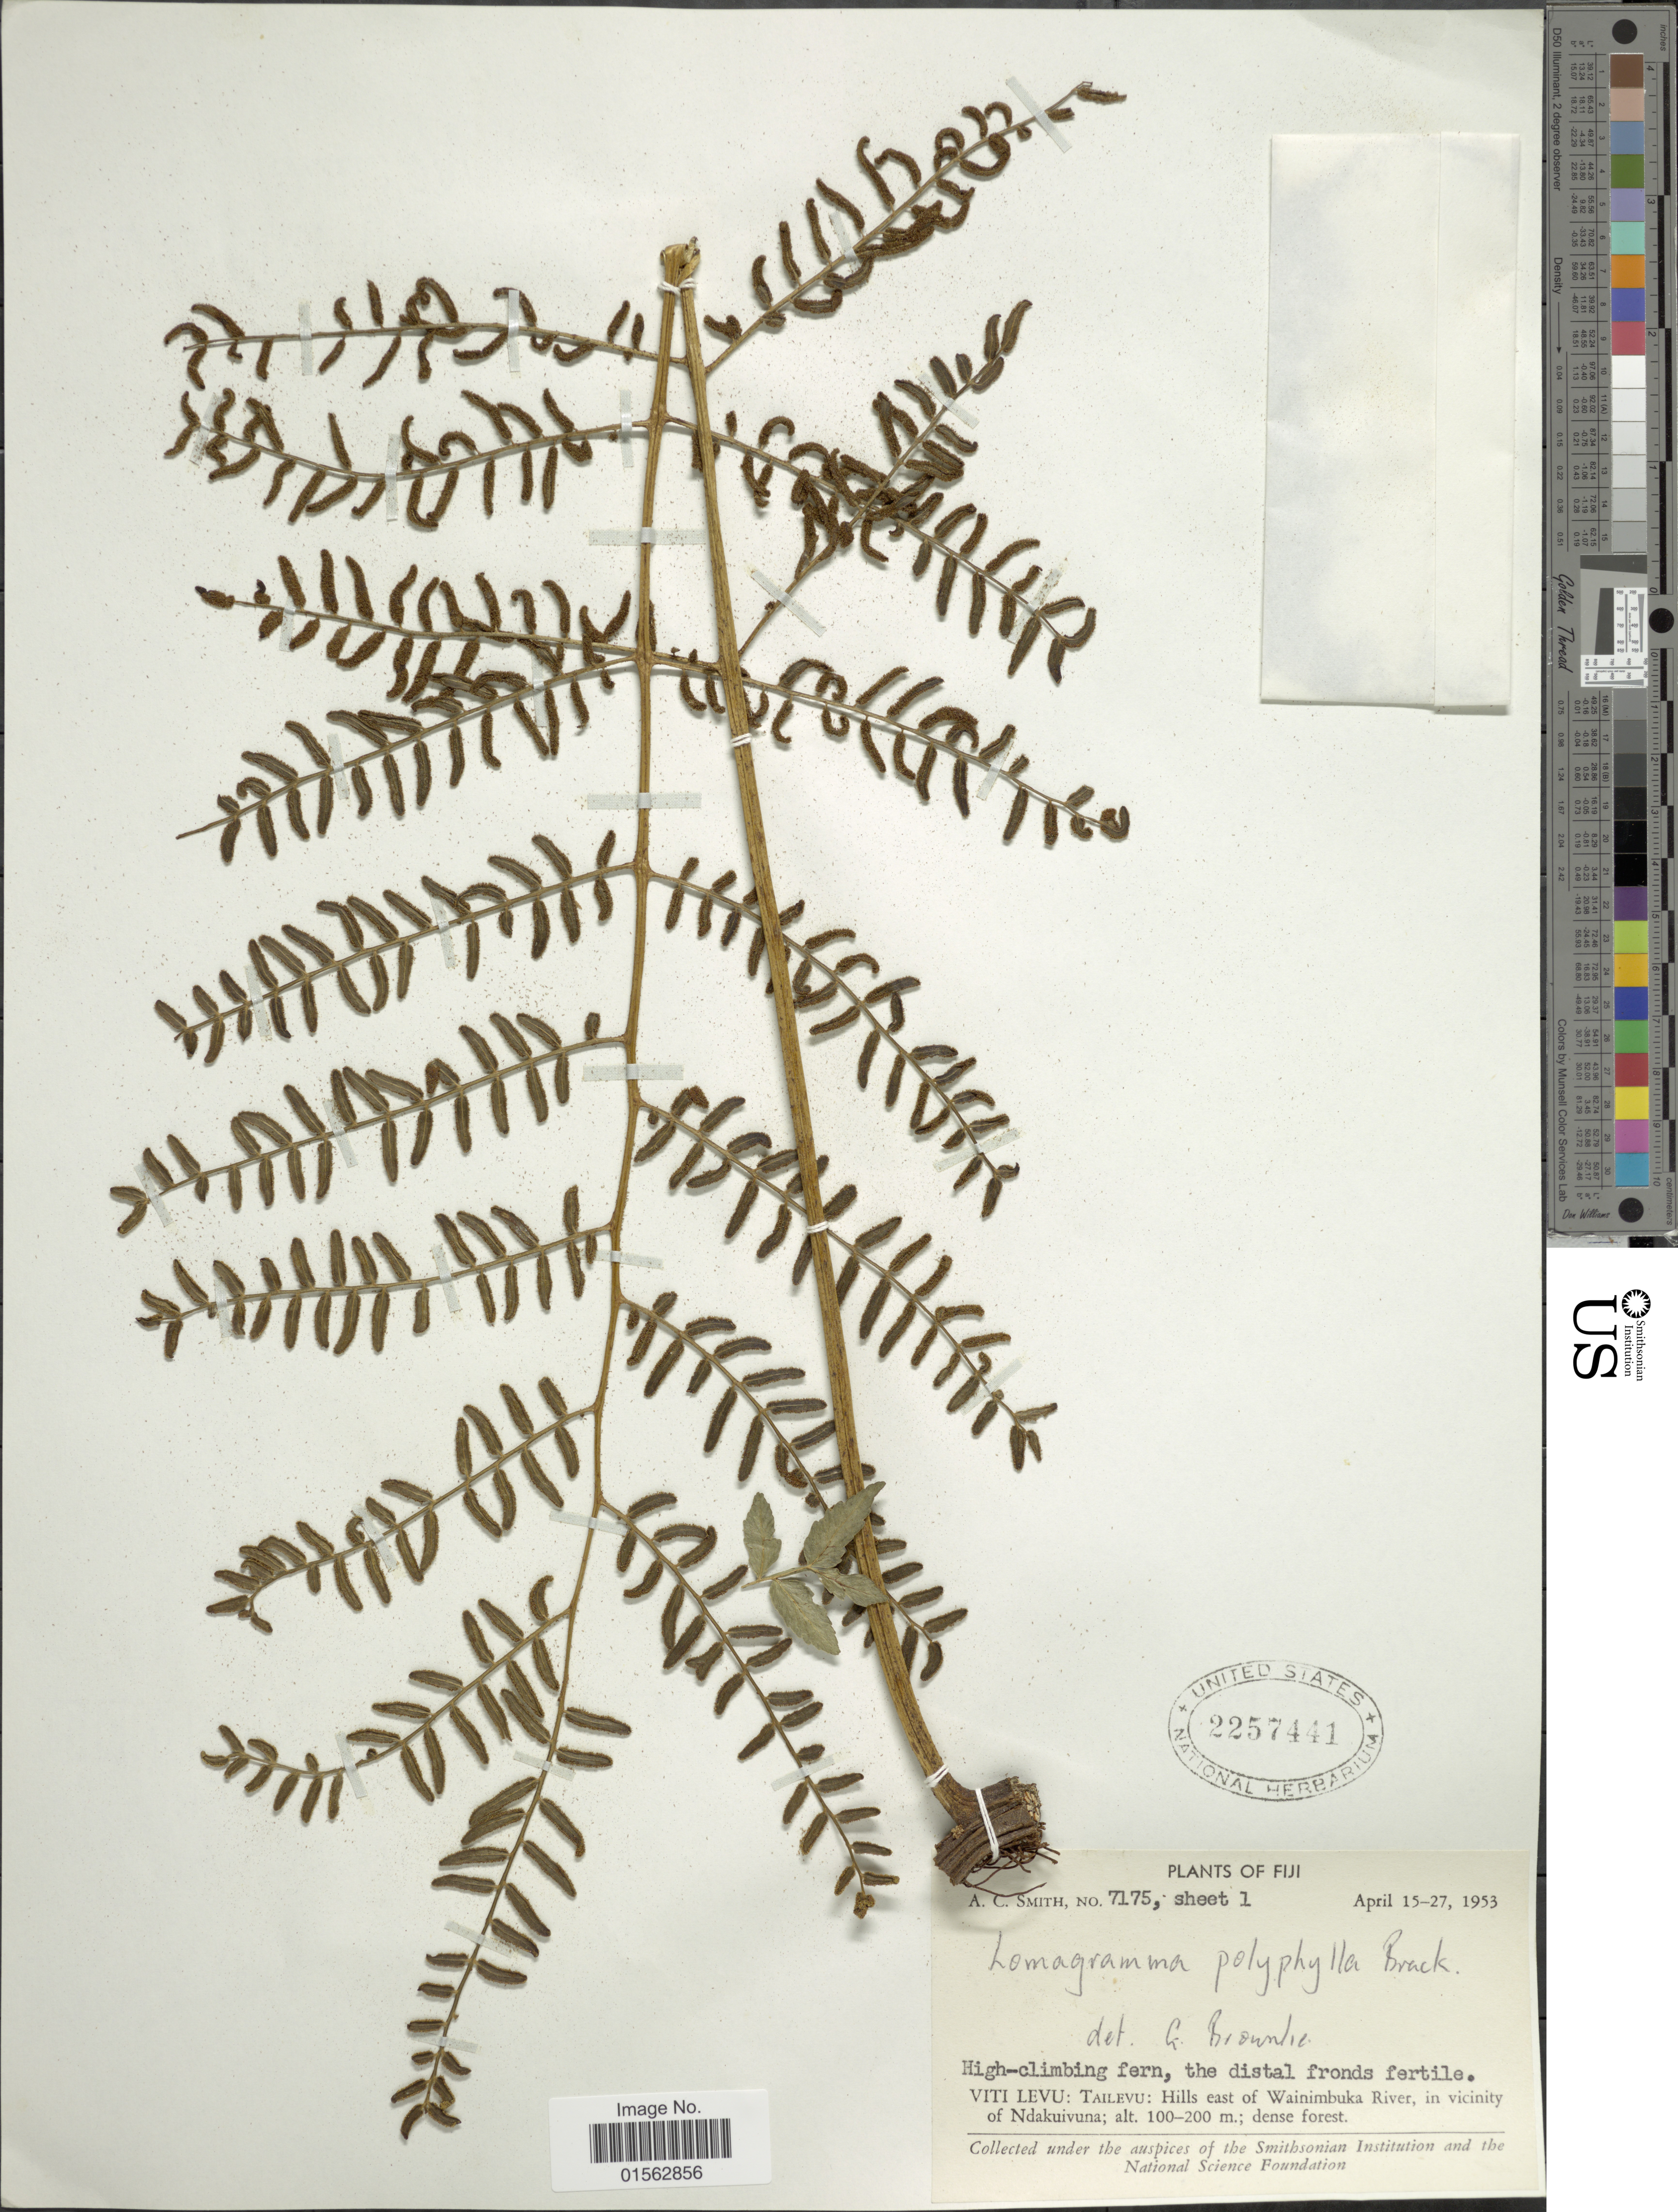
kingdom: Plantae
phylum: Tracheophyta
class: Polypodiopsida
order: Polypodiales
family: Dryopteridaceae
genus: Lomagramma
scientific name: Lomagramma polyphylla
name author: Brack. in Wilkes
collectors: A. C. Smith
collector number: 7175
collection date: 1953-04-15/1953-04-27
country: Fiji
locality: Fiji, Viti Levu: Tailevu: Hills east of Wanimbuka River, in vicinity of Ndakuivuna; dense forest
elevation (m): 100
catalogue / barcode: US 2257441